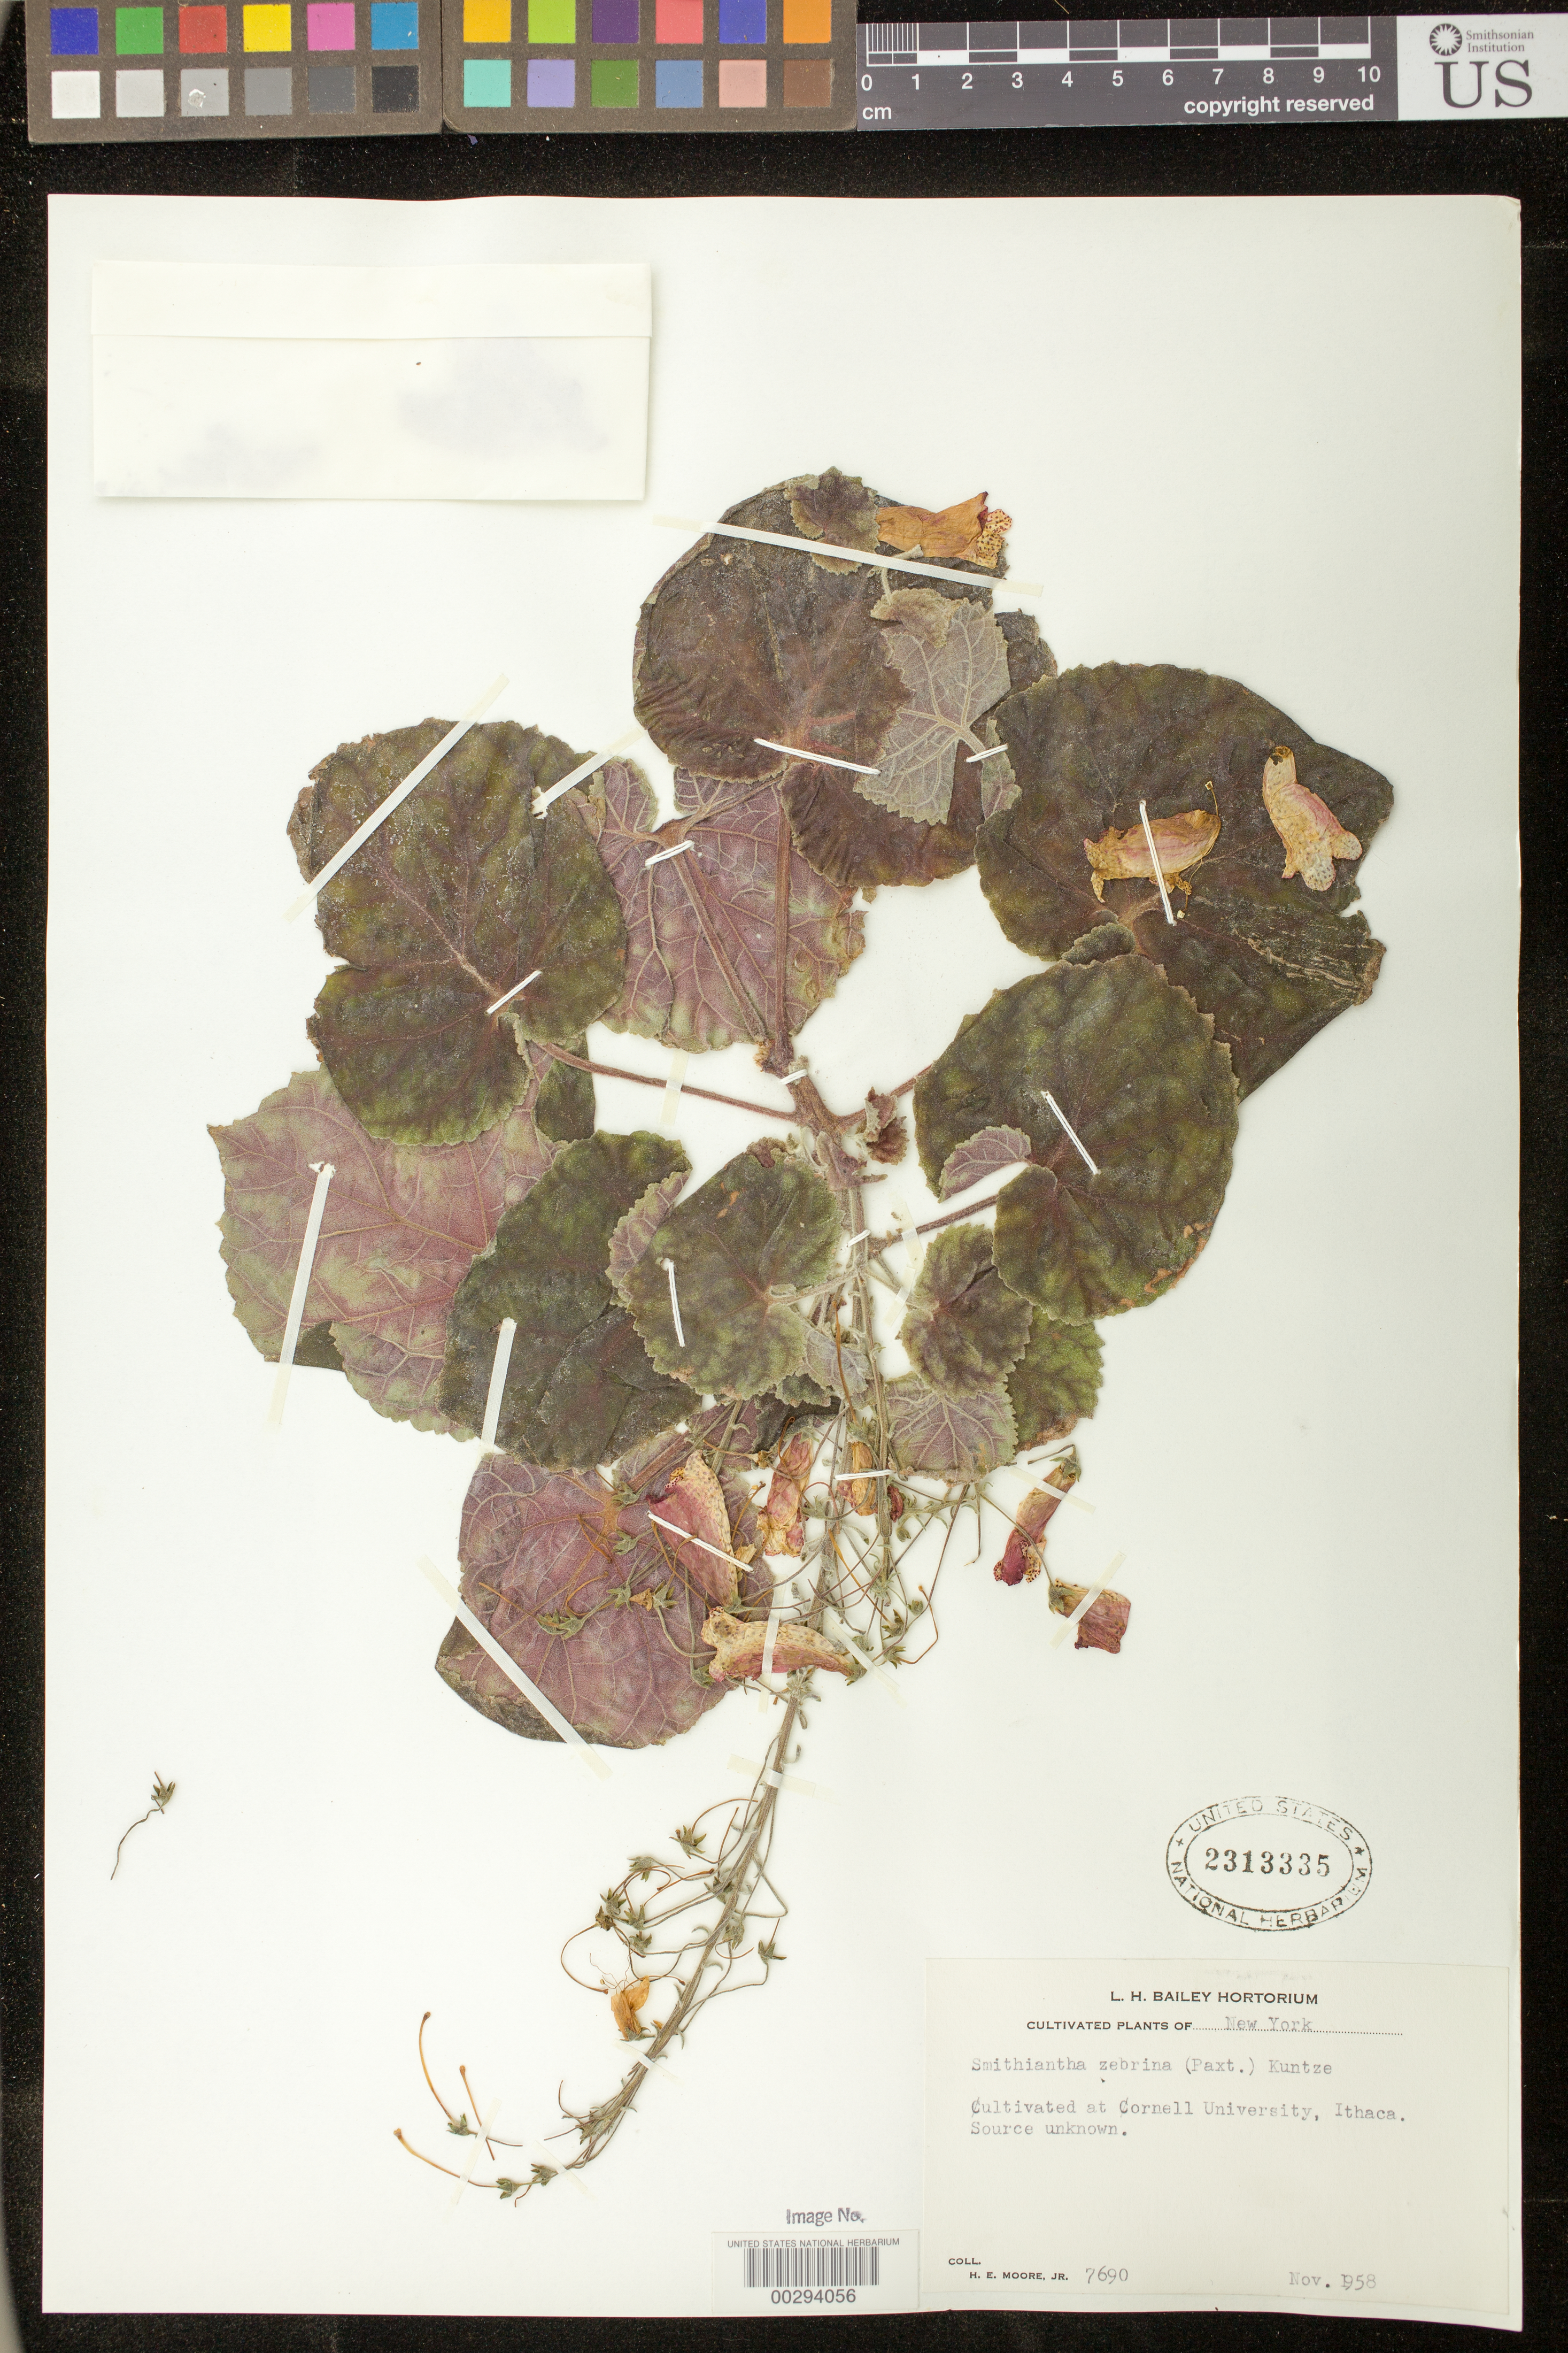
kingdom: Plantae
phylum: Tracheophyta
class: Magnoliopsida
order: Lamiales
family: Gesneriaceae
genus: Smithiantha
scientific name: Smithiantha zebrina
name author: (Paxton) Kuntze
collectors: H. E. Moore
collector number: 7690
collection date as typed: Nov 1958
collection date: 1958-11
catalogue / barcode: US 2313335